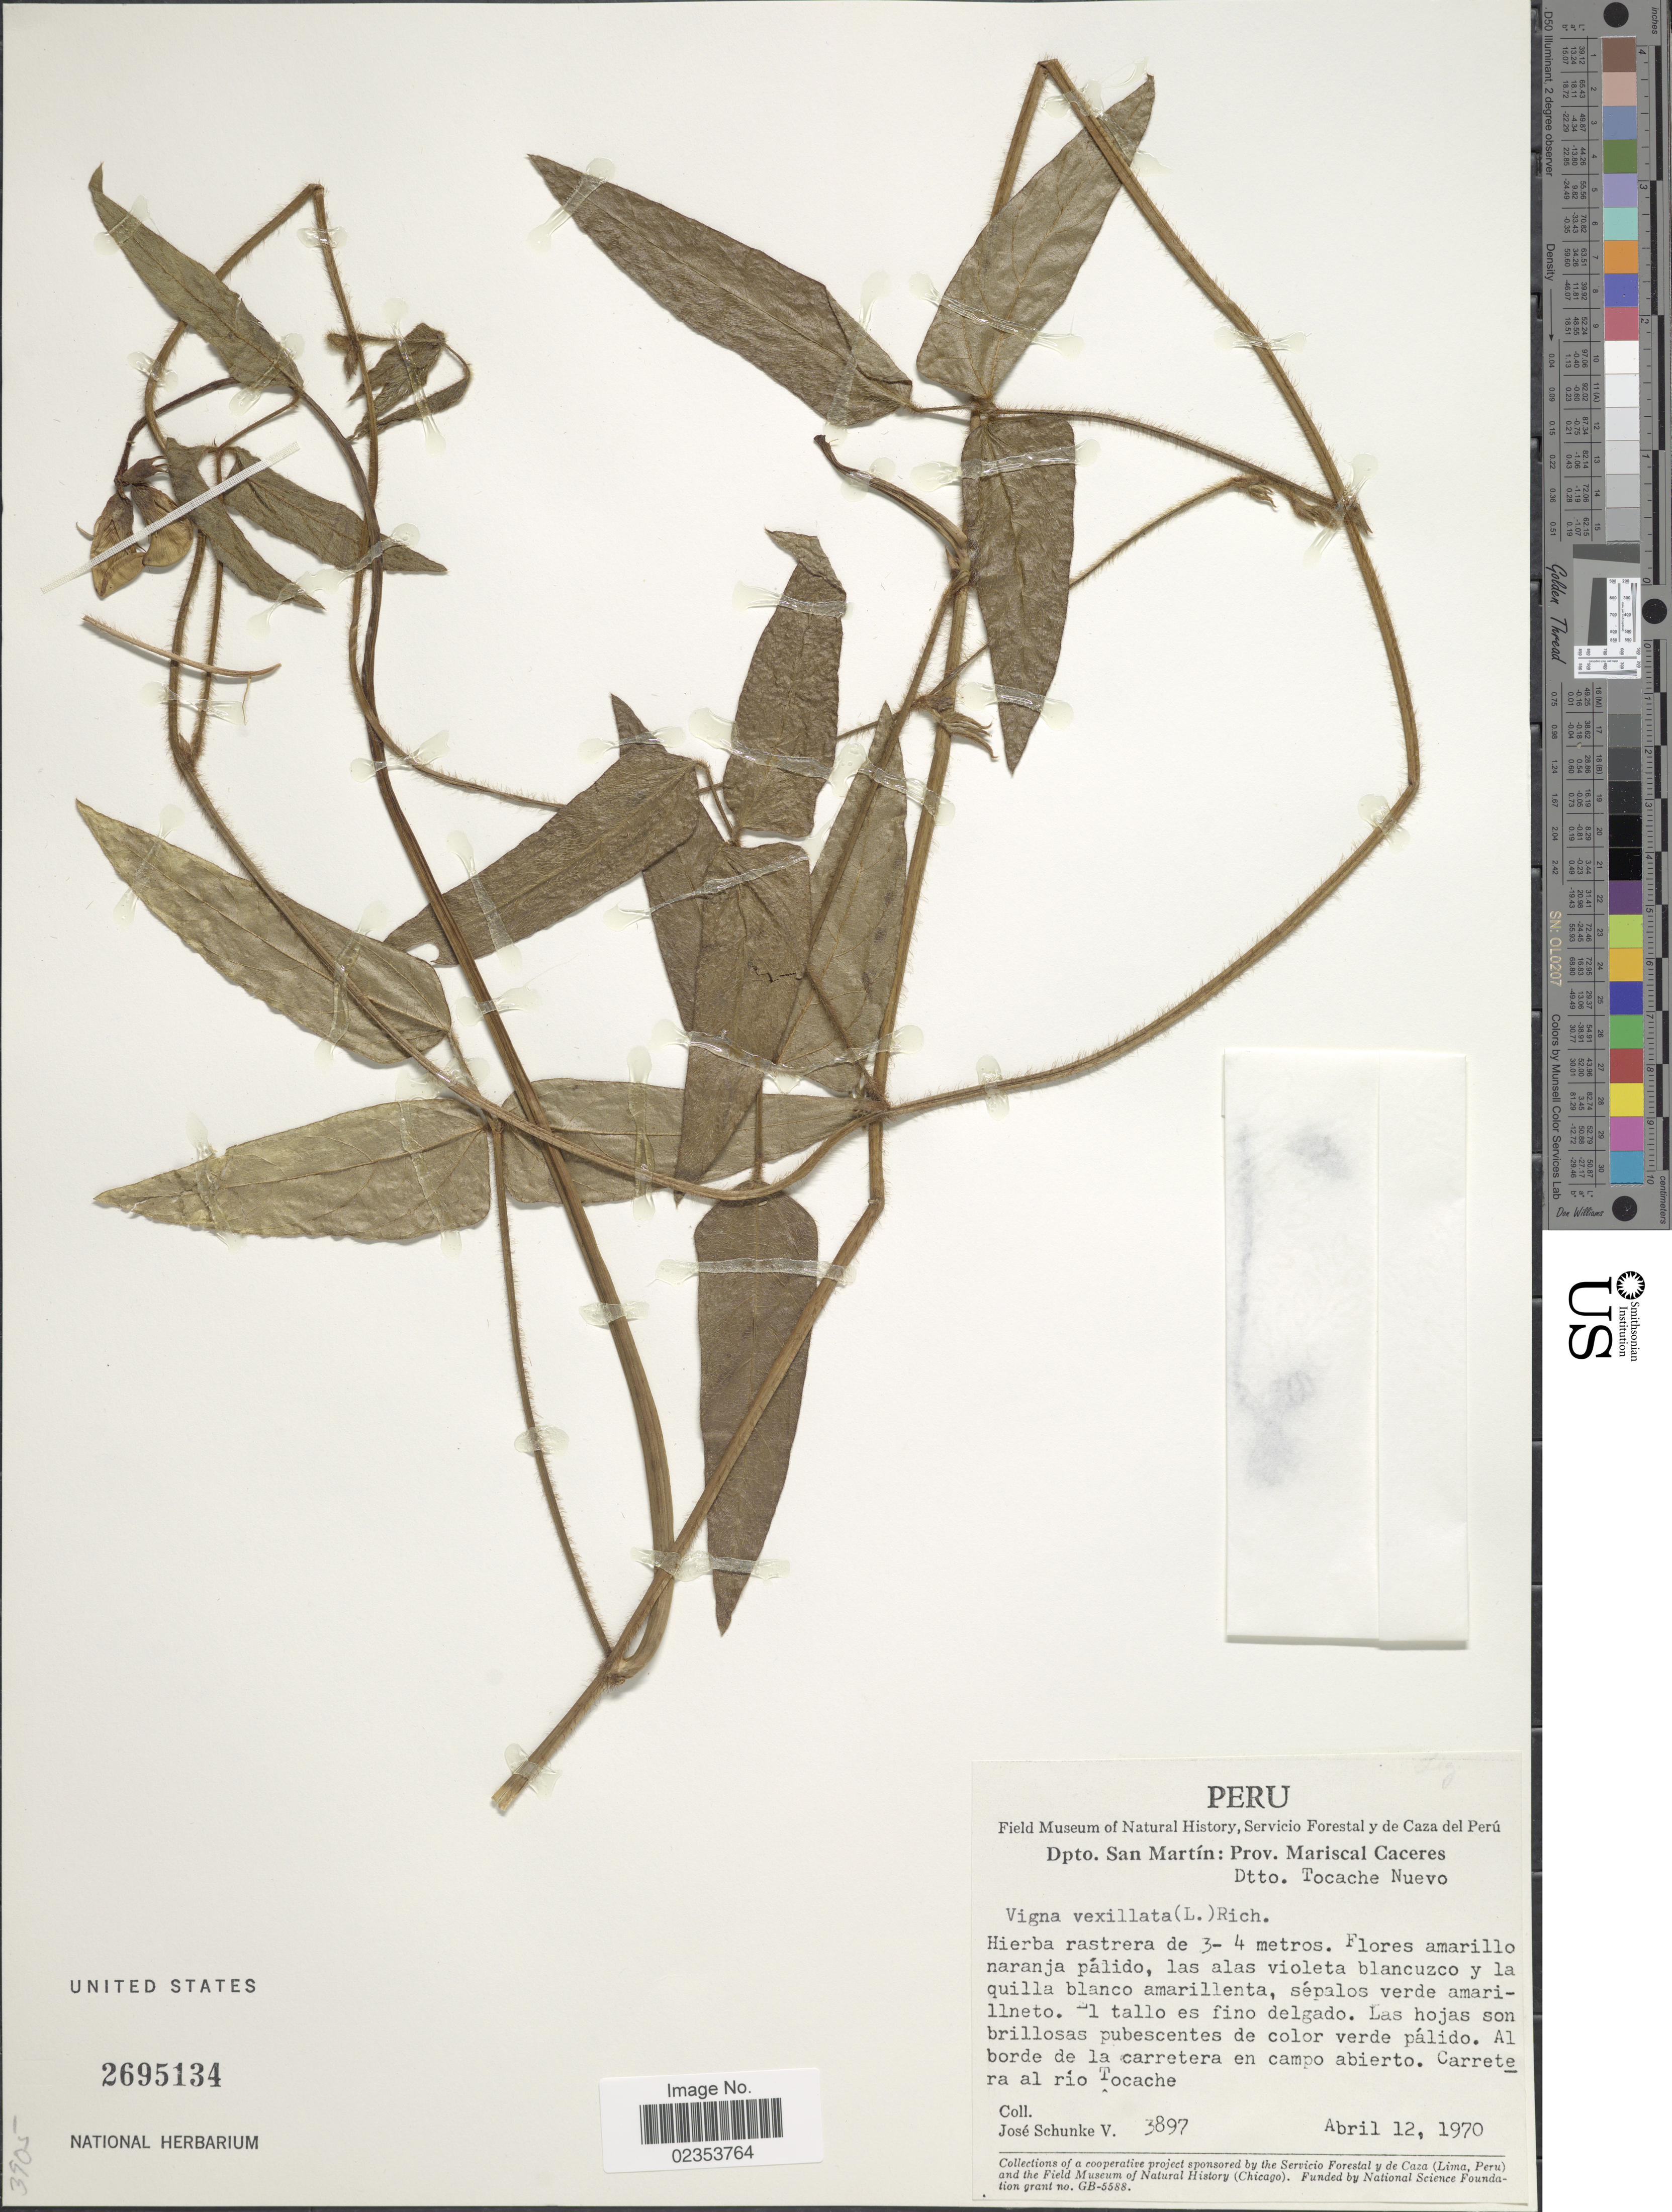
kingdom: Plantae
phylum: Tracheophyta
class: Magnoliopsida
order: Fabales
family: Fabaceae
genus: Vigna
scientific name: Vigna vexillata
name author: (L.) A. Rich.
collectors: J. Schunke Vigo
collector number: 3897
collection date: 1970-04-12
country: Peru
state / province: San Martín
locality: Prov. Mariscal Caceres. Dtto. Tocache Nuevo. Carretera al rio Tocache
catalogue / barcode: US 2695134